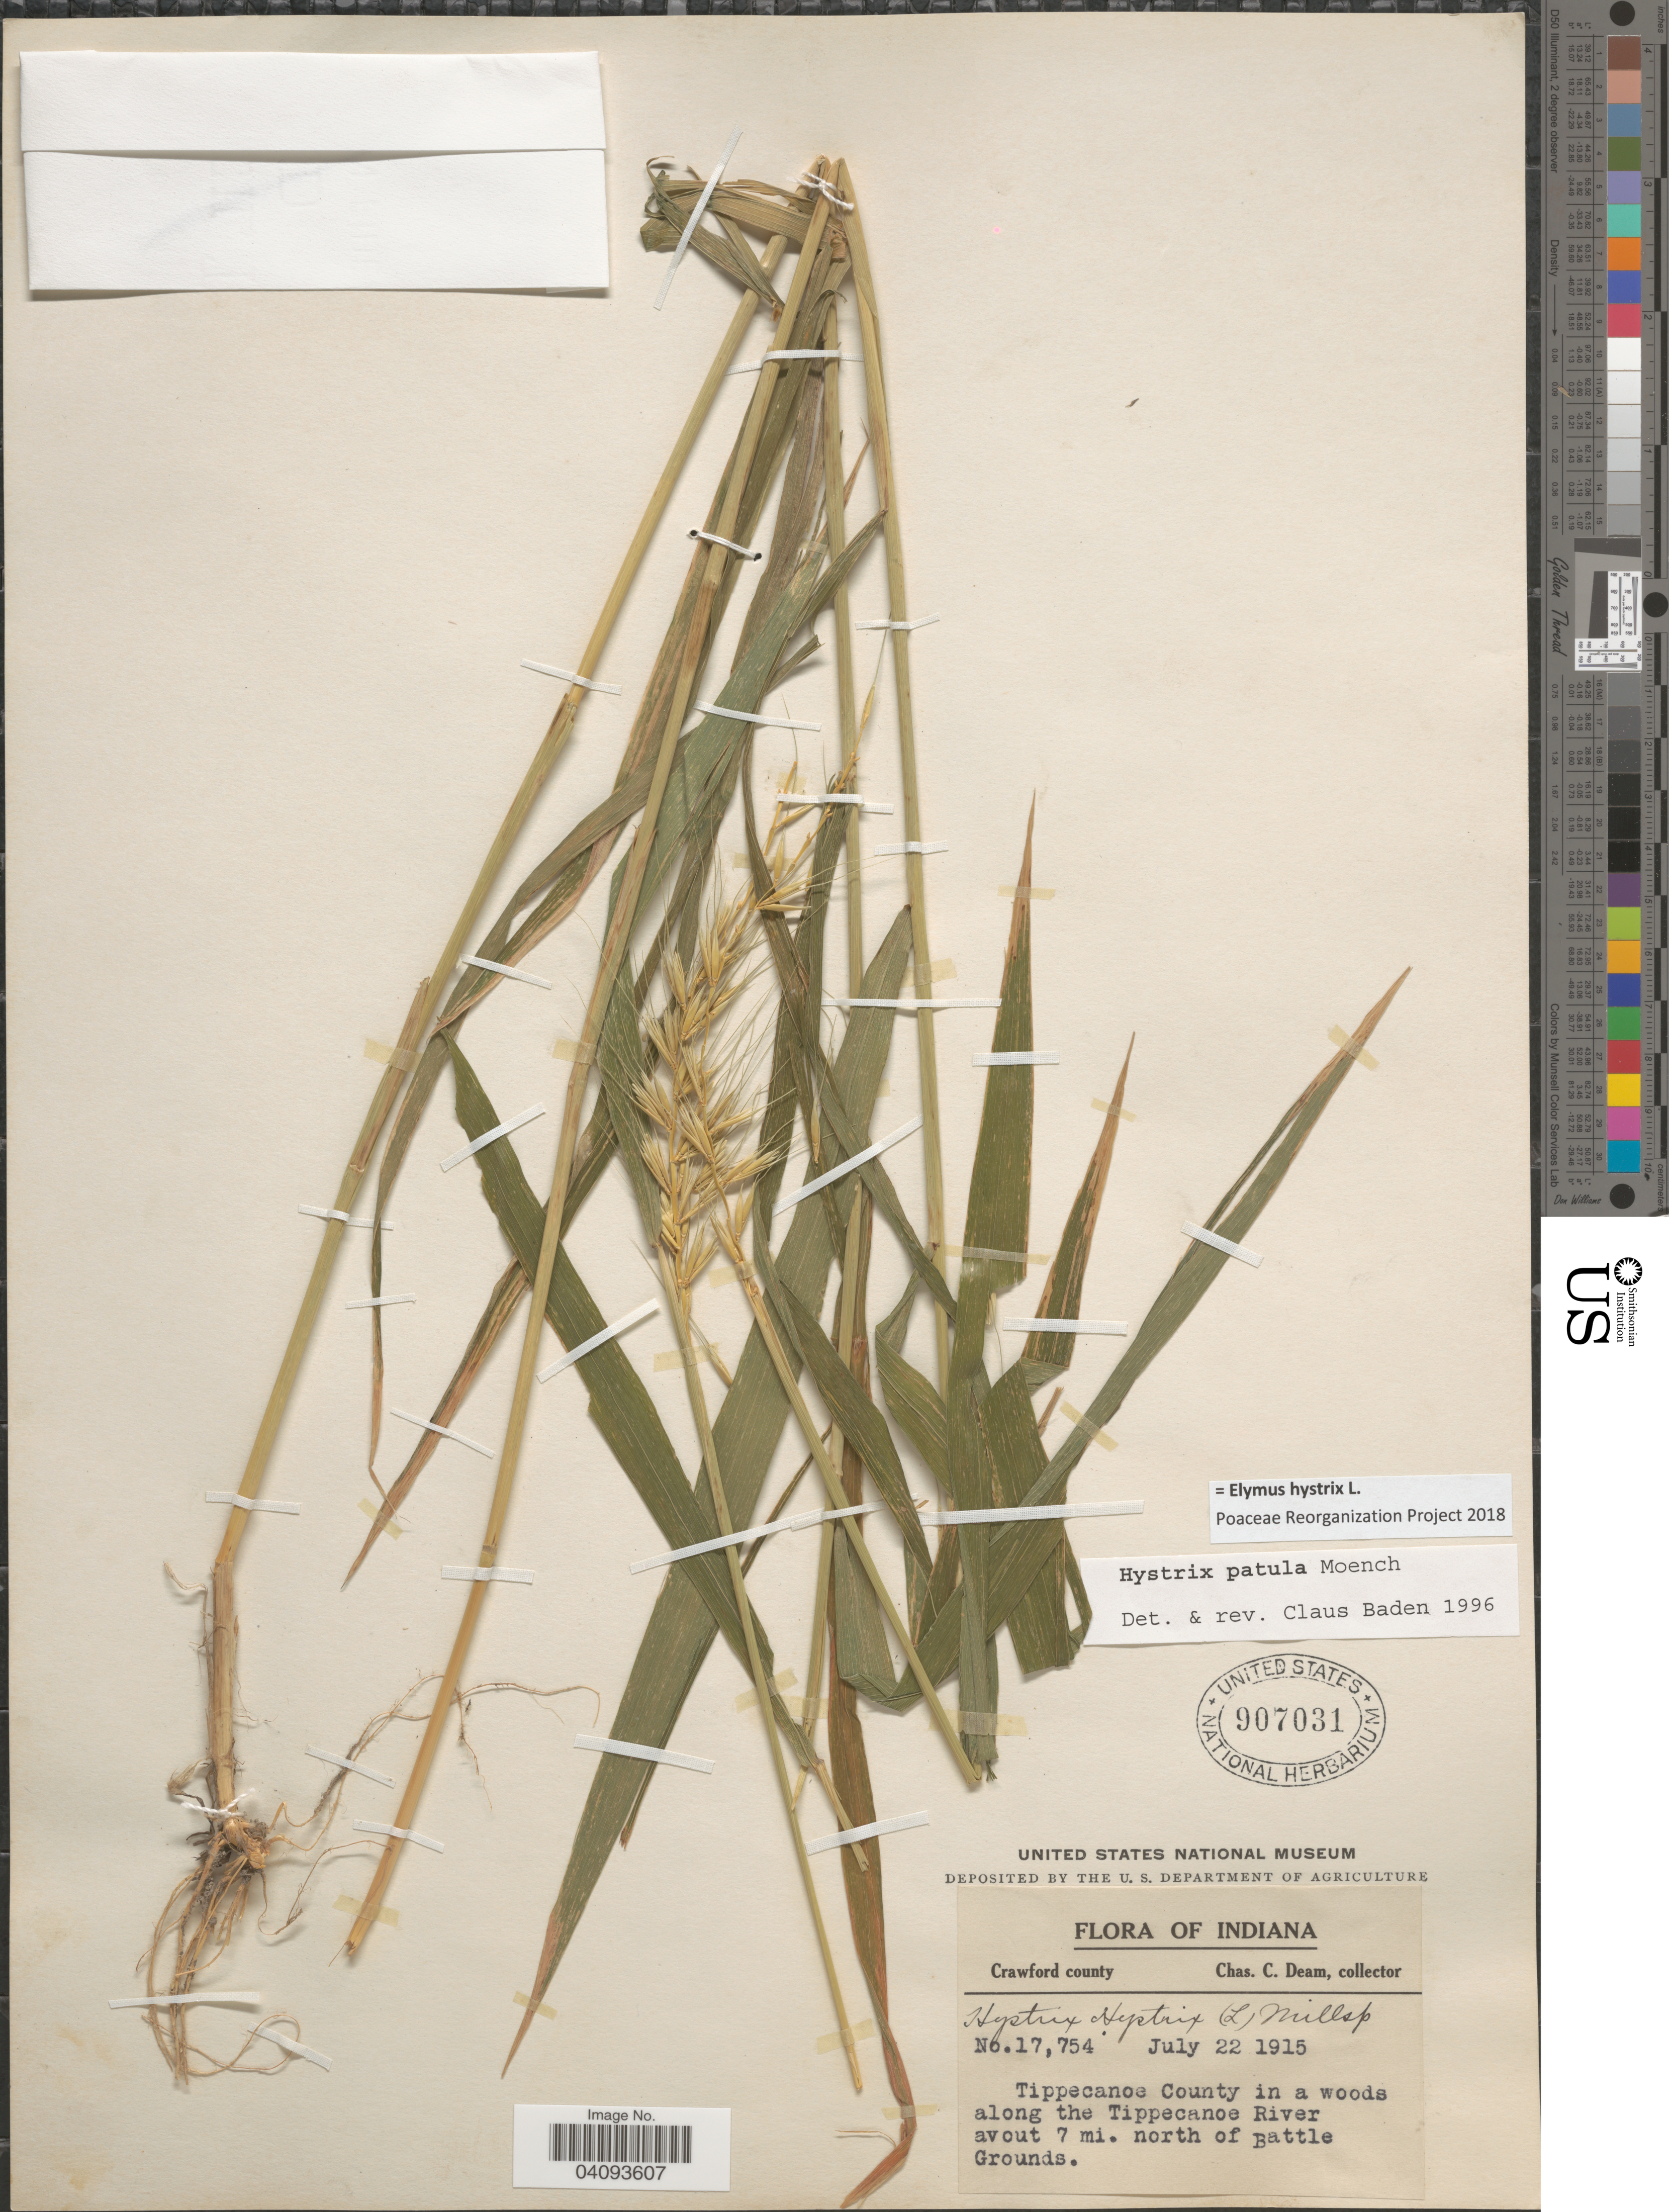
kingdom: Plantae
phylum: Tracheophyta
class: Liliopsida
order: Poales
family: Poaceae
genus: Elymus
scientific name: Elymus hystrix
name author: L.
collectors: C. C. Deam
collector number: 17754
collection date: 1915-07-22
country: United States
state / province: Indiana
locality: Crawford County. Tippecanoe County in a woods along the Tippecanoe River avout 7 mi. north of Battle Grounds.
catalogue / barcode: US 907031